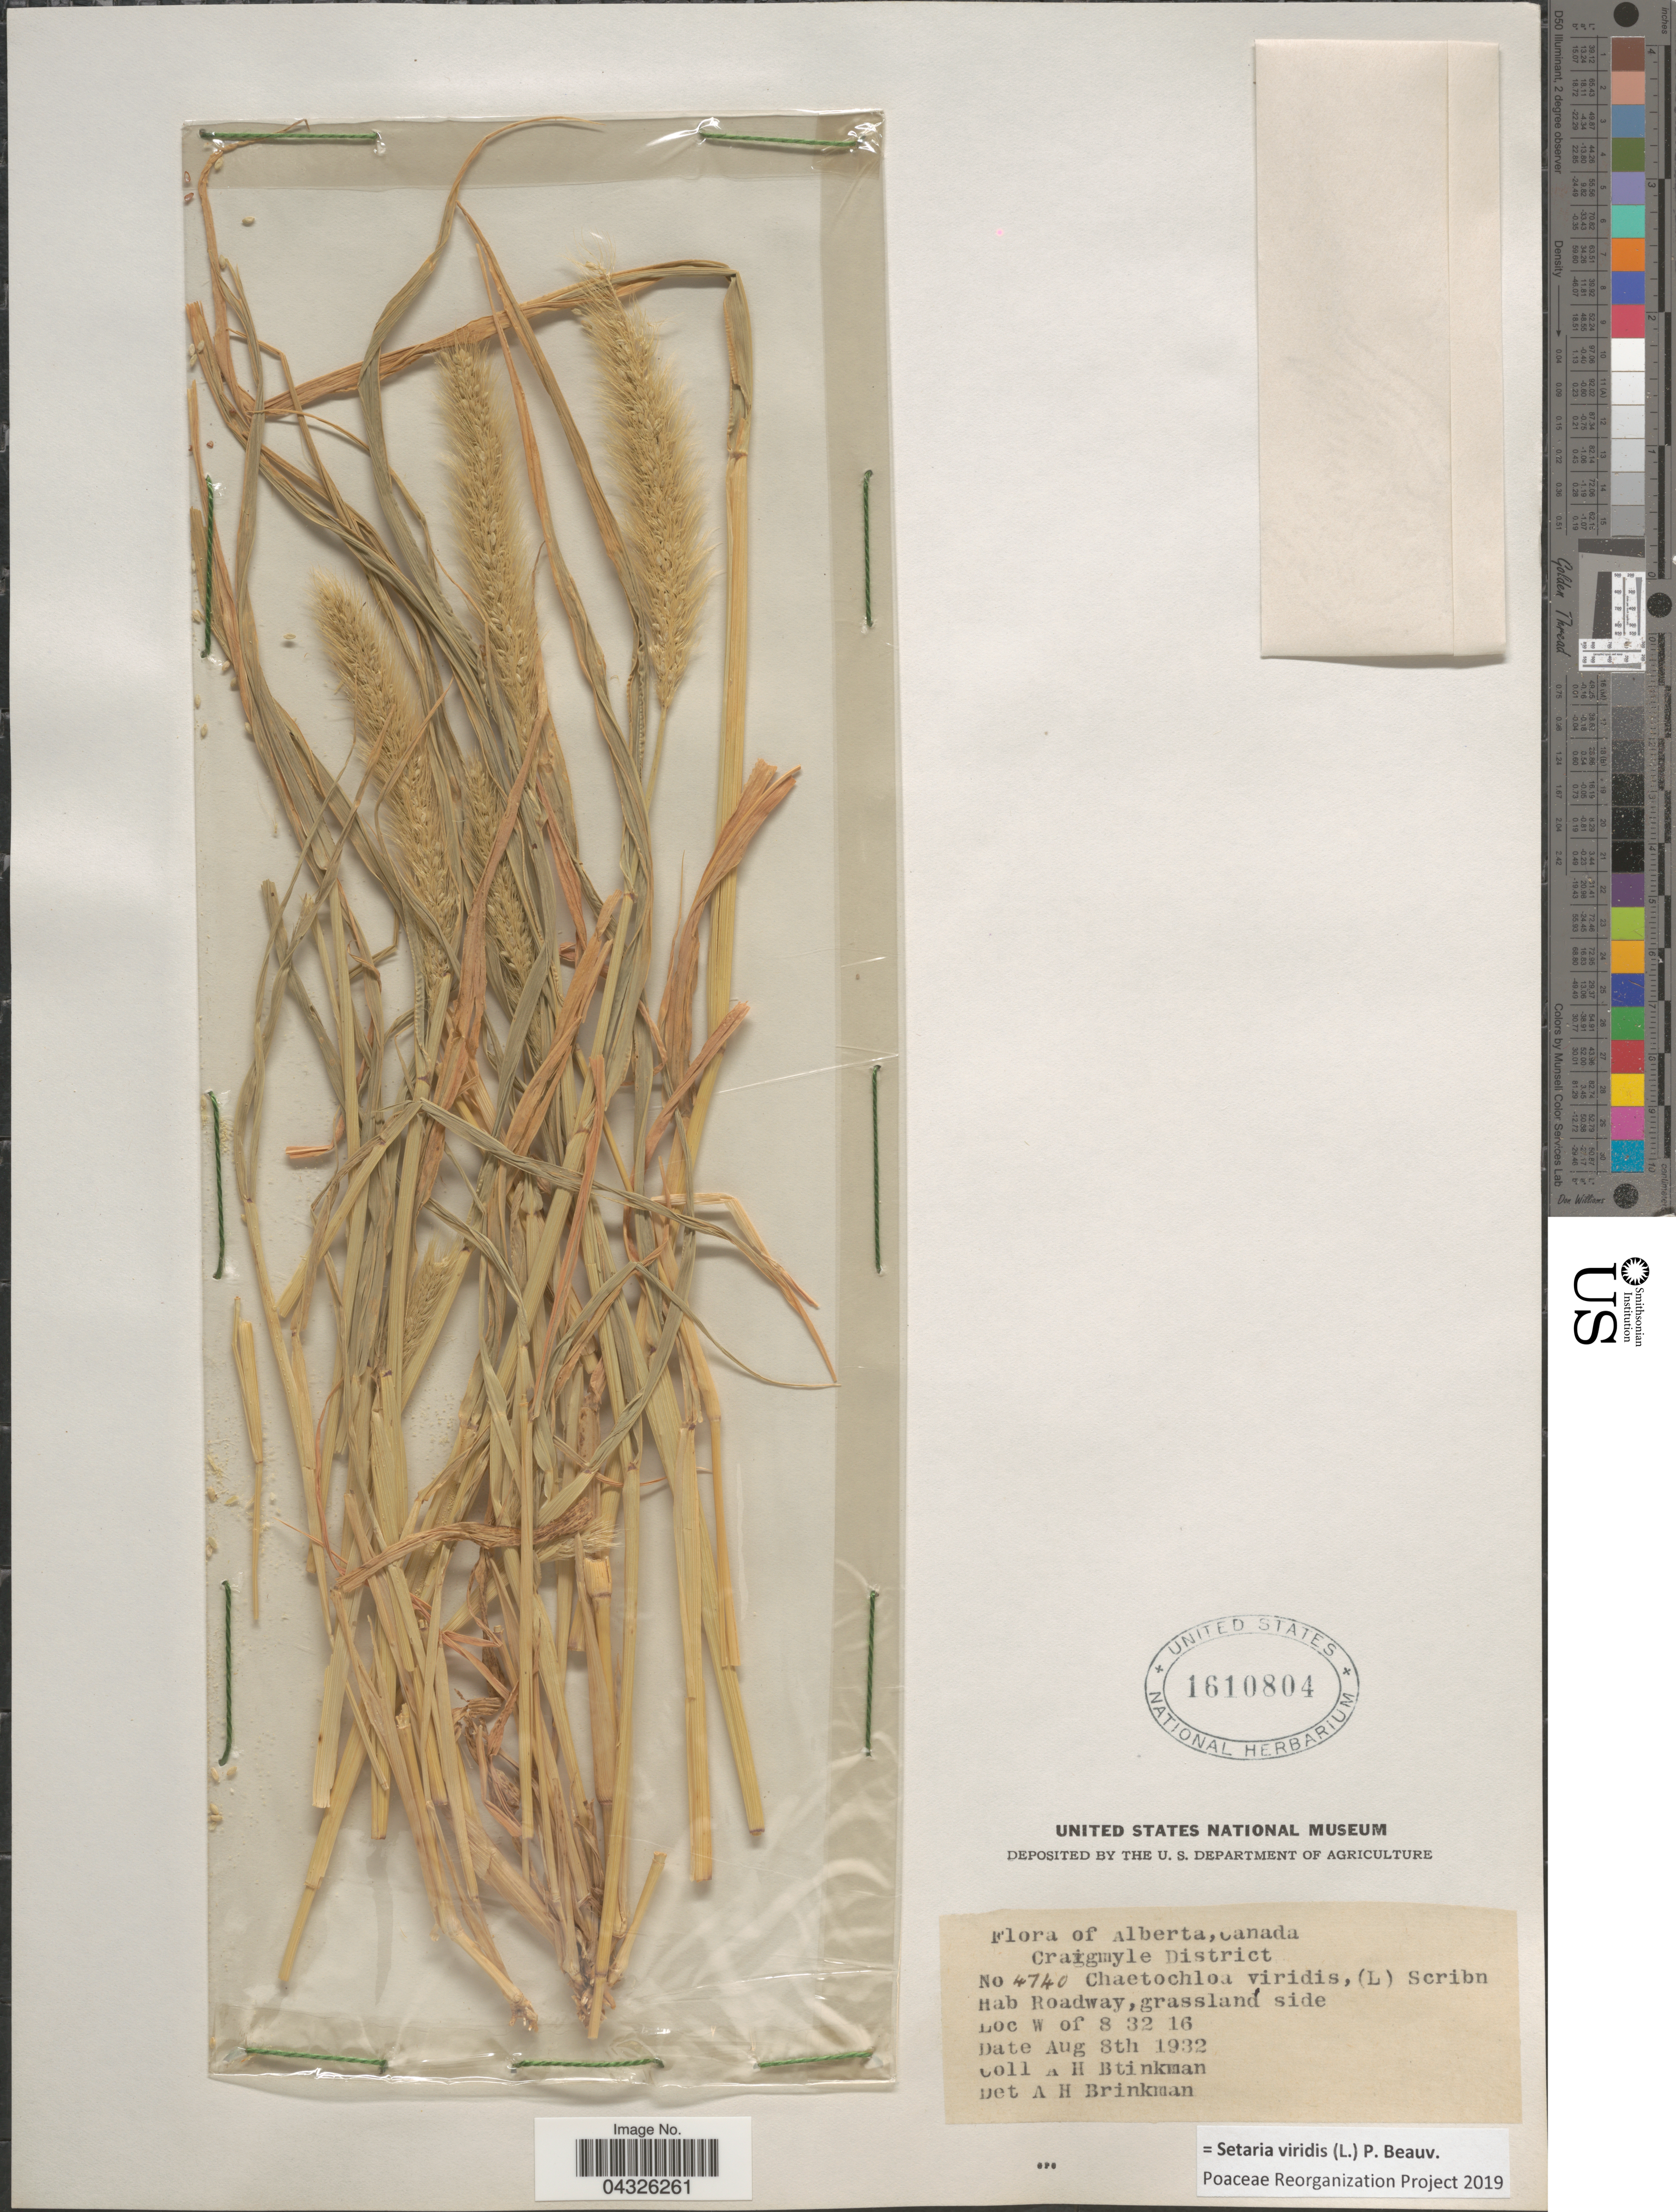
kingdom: Plantae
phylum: Tracheophyta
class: Liliopsida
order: Poales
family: Poaceae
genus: Setaria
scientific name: Setaria viridis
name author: (L.) P. Beauv.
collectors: A. Brinkman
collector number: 4740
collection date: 1932-08-08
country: Canada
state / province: Alberta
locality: Craigmyle District. W of 8 32 16.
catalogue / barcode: US 1610804